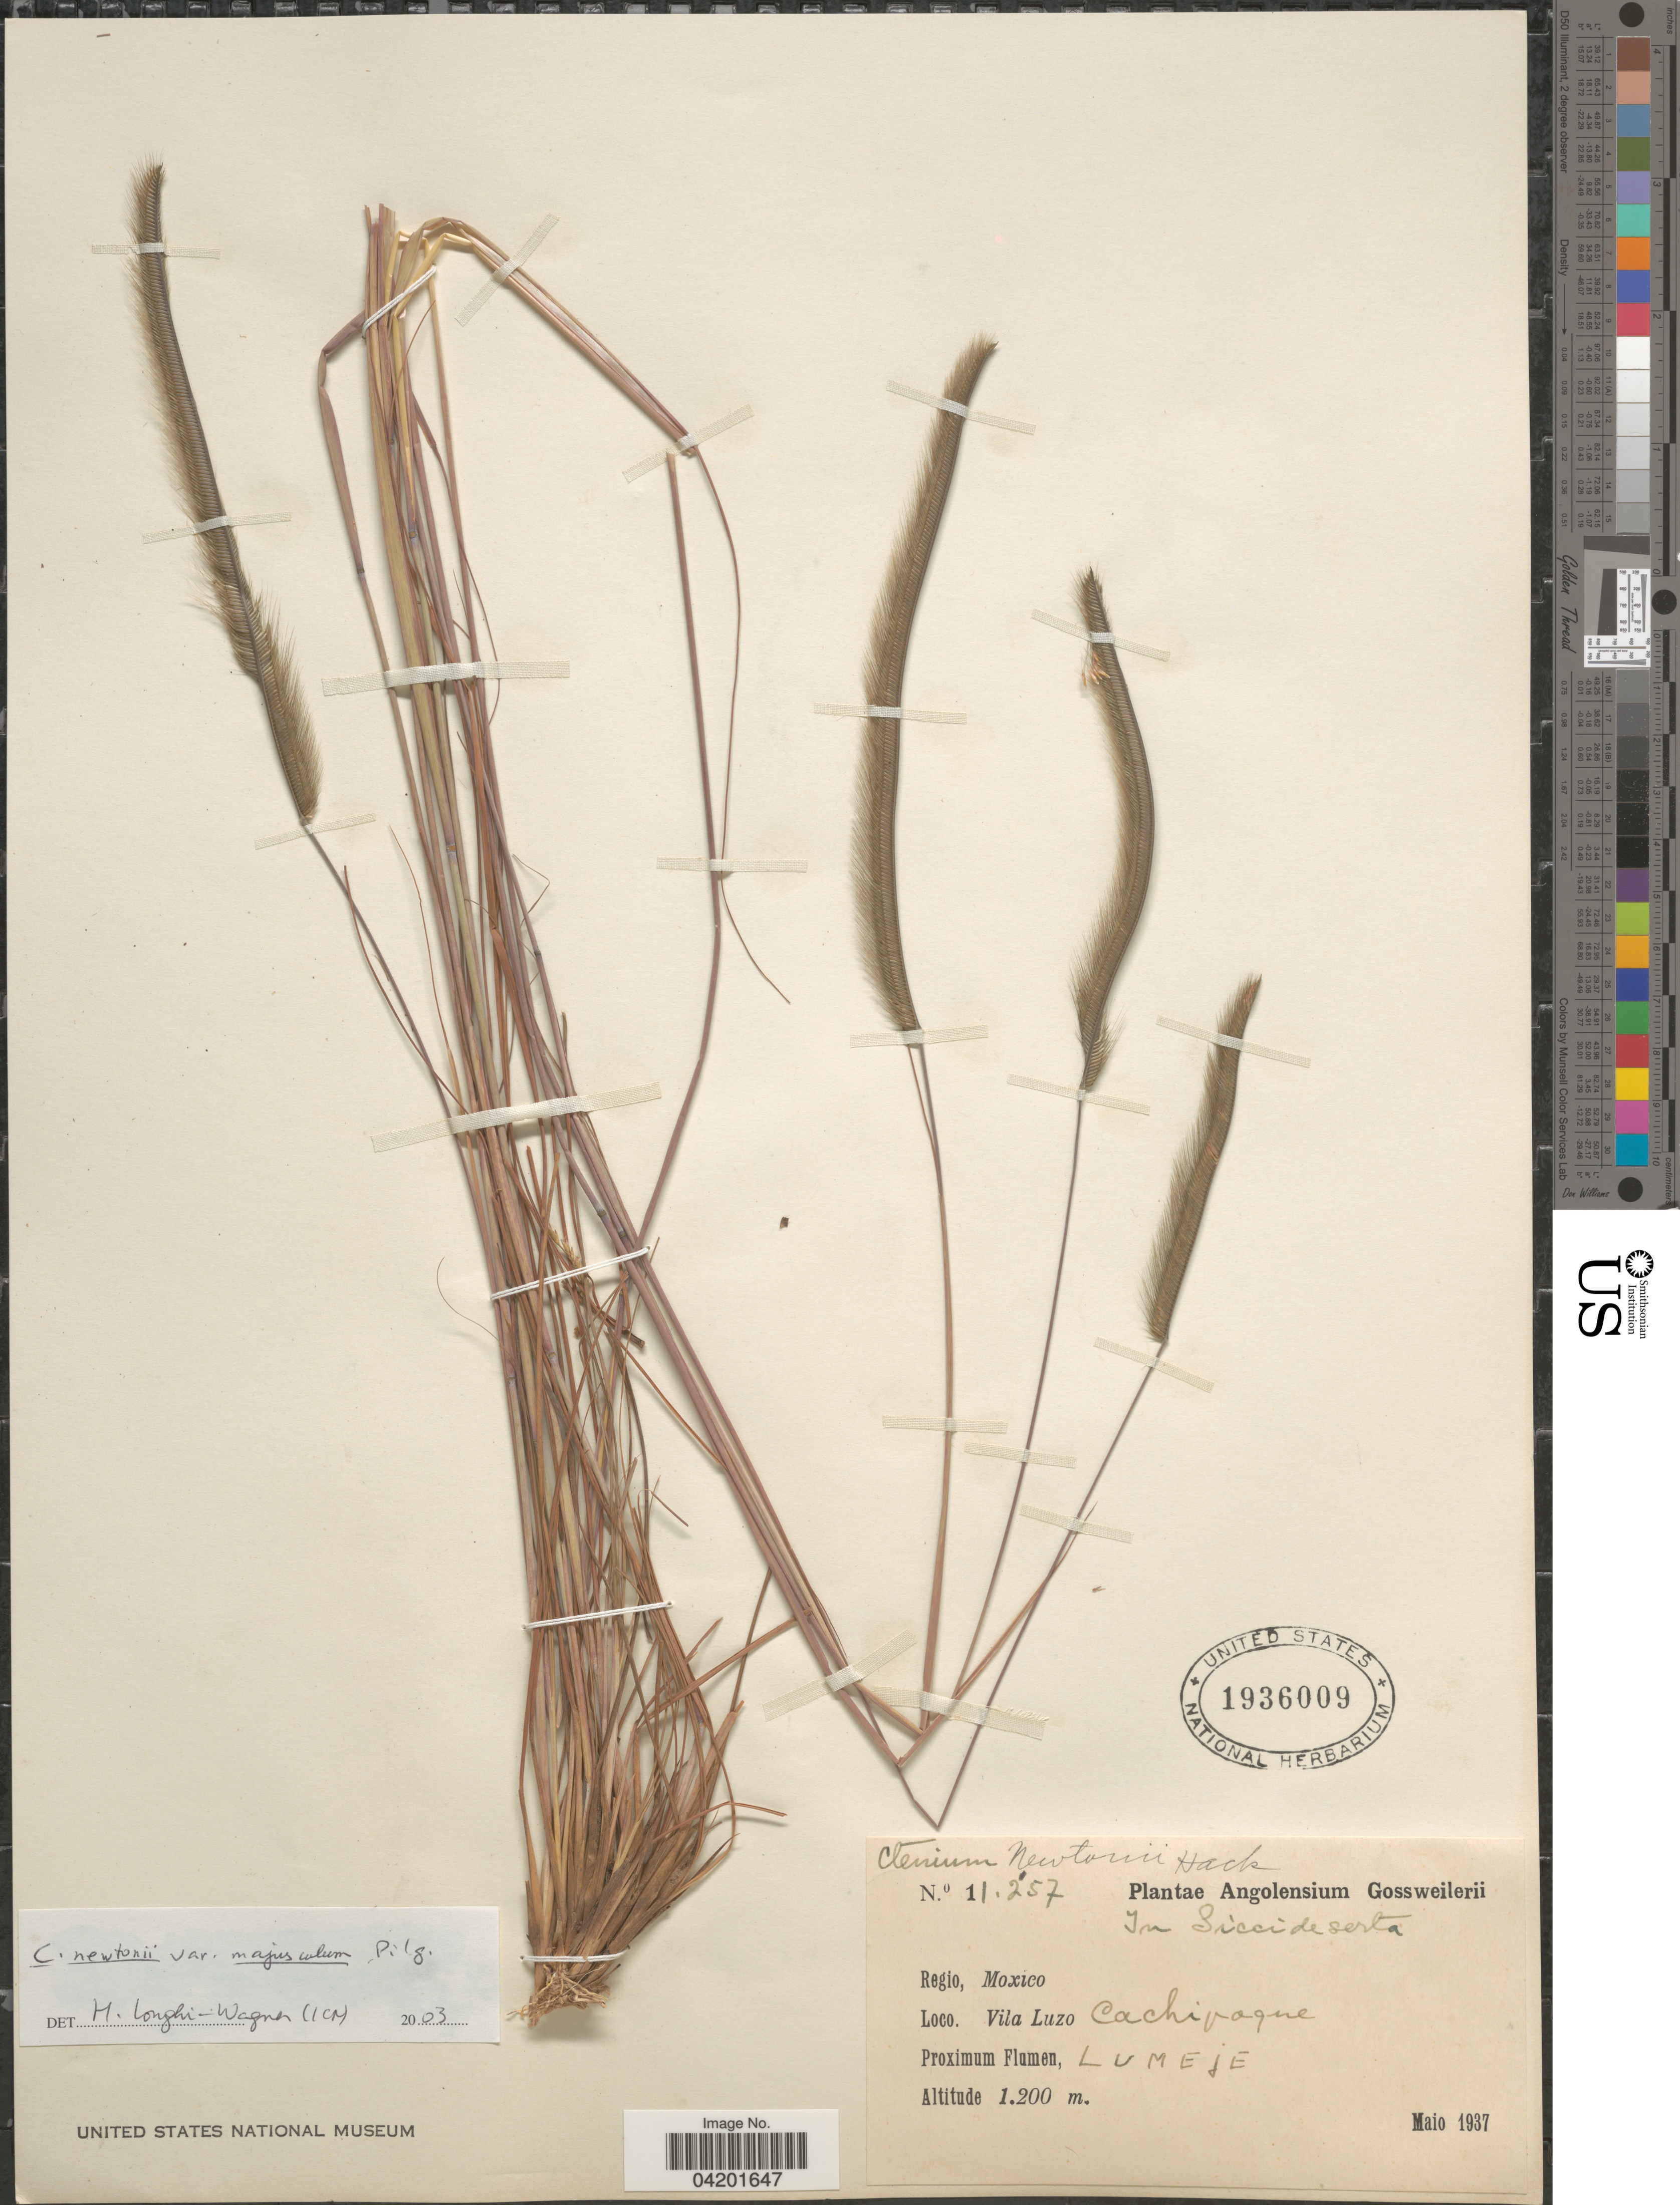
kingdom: Plantae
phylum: Tracheophyta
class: Liliopsida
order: Poales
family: Poaceae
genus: Ctenium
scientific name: Ctenium newtonii var. majusculum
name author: Pilg.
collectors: -. Gossweiler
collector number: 11257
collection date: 1937-05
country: Angola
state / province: Moxico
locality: Regio, Moxico. Vila Luzo Cachipaque. Proximum Flumen, Lumeje.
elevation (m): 1200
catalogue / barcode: US 1936009